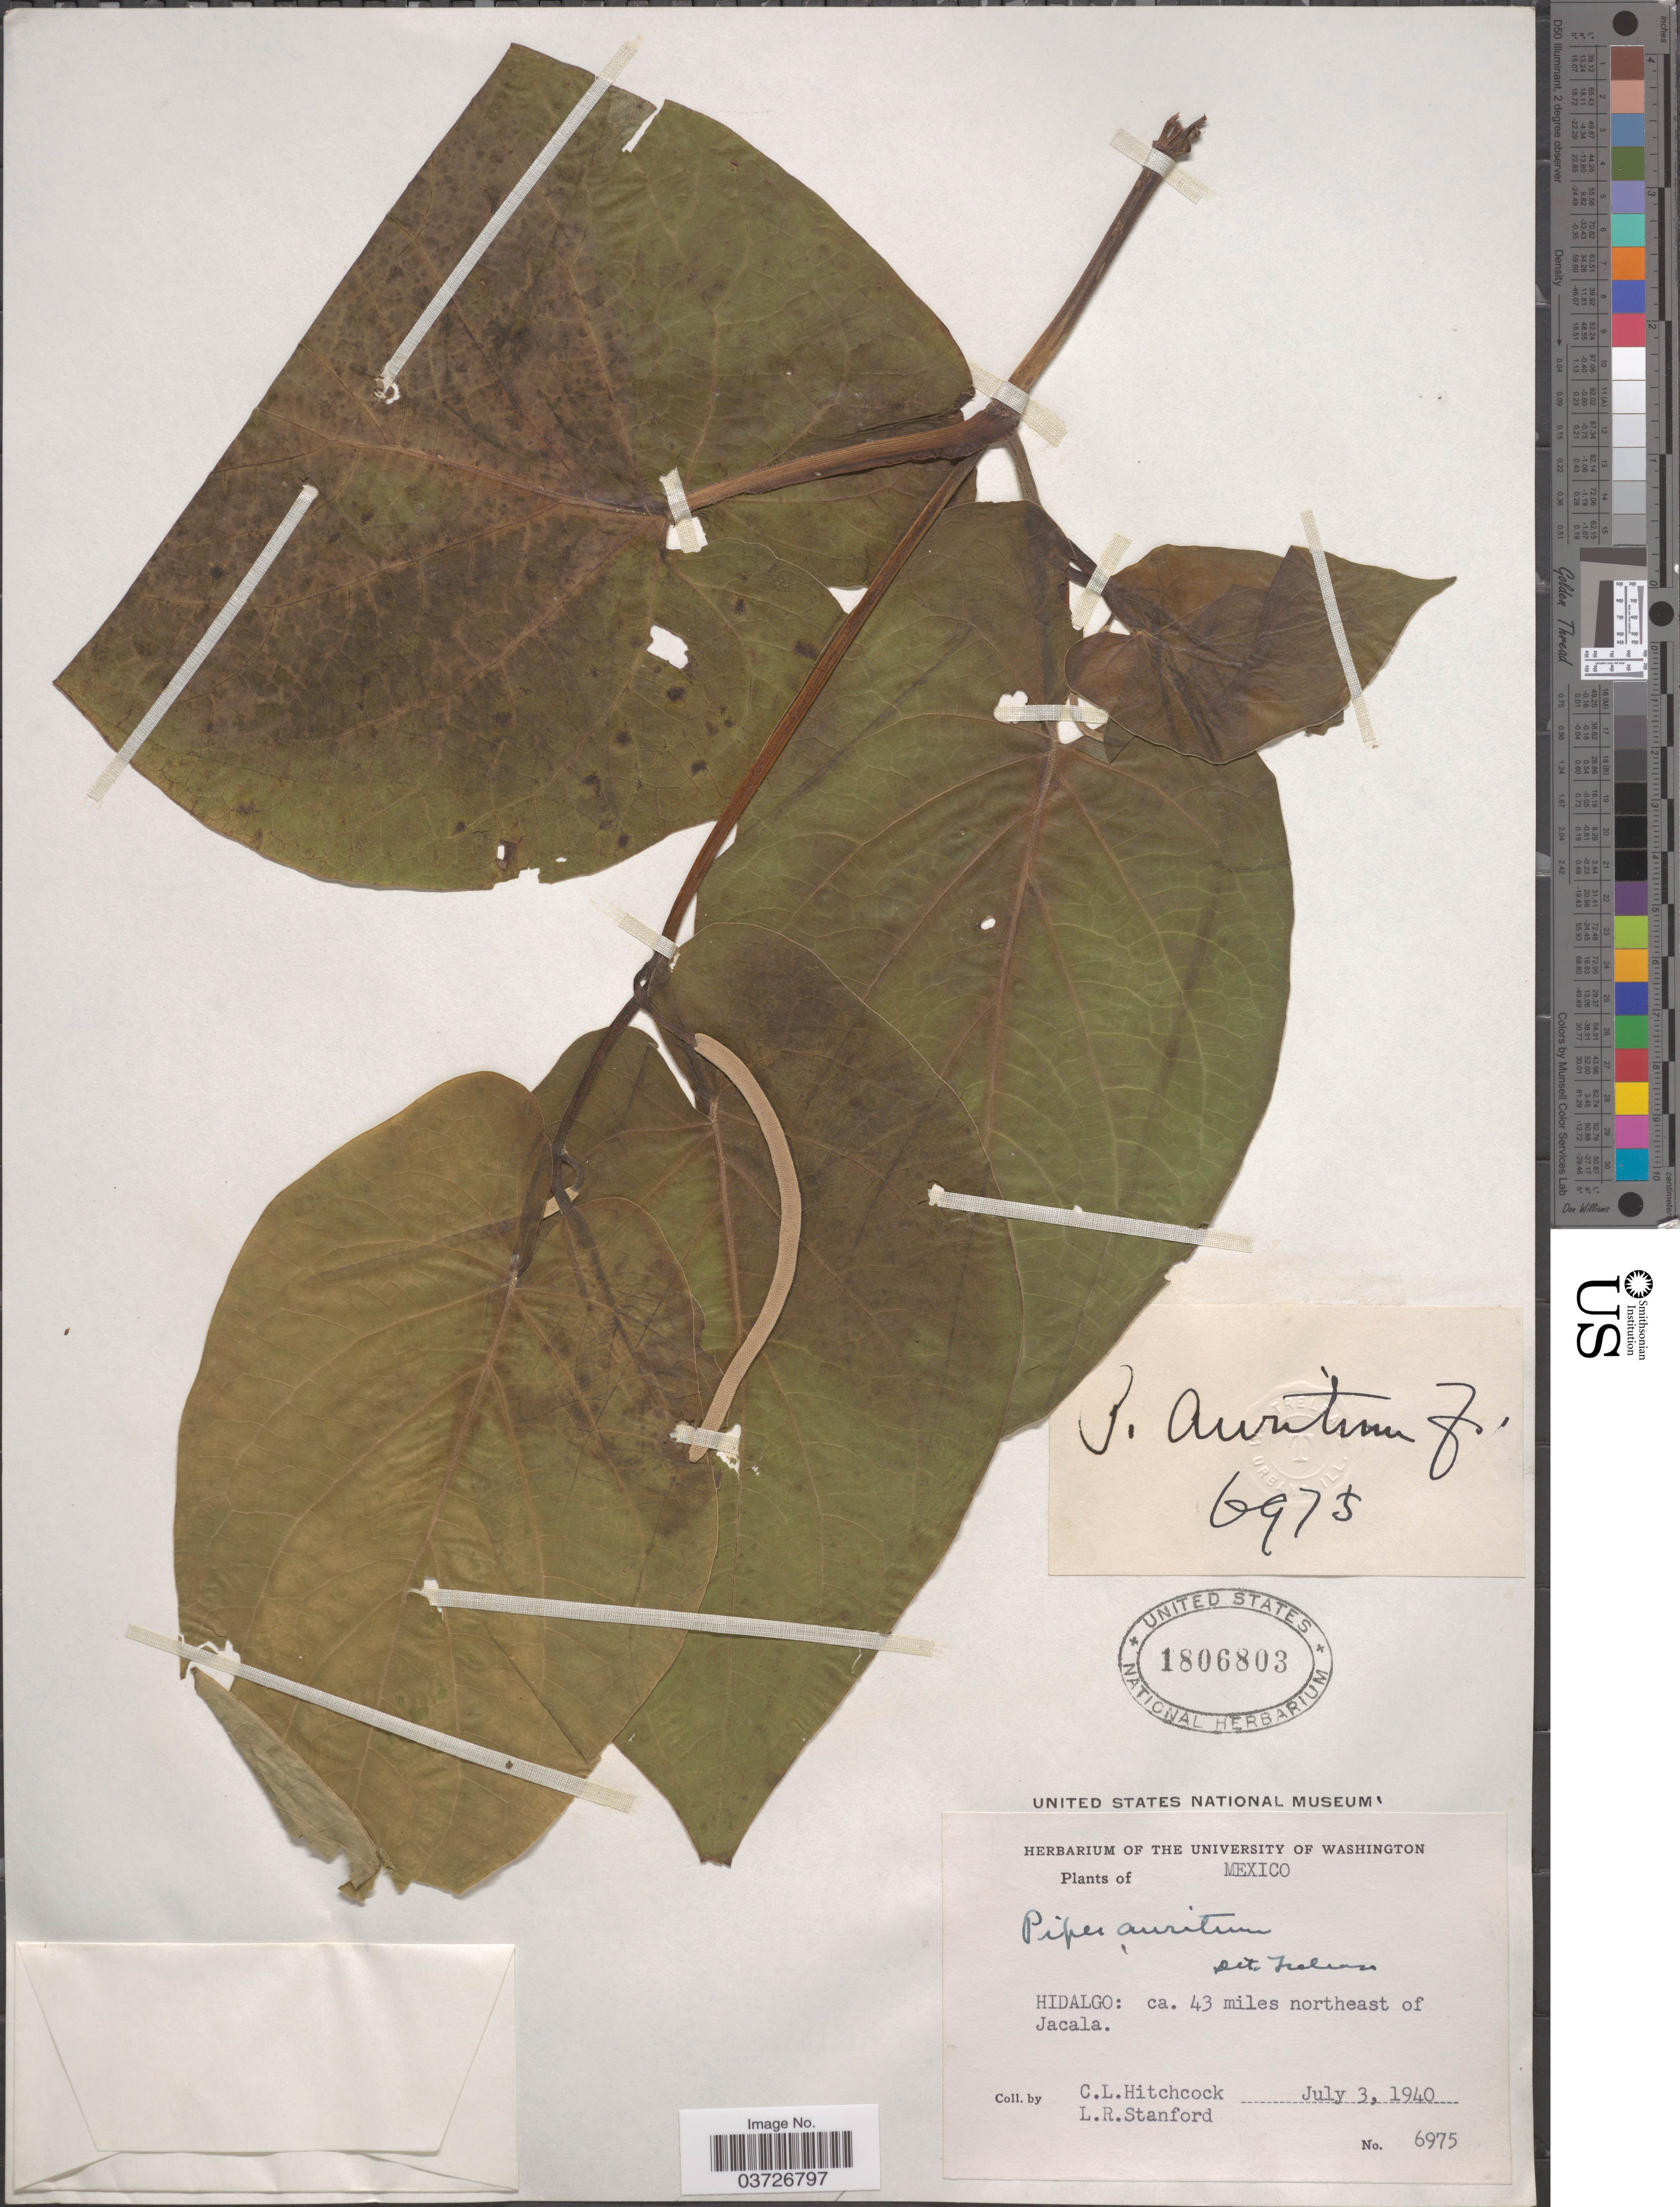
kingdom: Plantae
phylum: Tracheophyta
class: Magnoliopsida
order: Piperales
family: Piperaceae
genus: Piper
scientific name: Piper auritum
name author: Kunth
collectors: C. L. Hitchcock & L. R. Stanford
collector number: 6975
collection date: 1940-07-03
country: Mexico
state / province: Hidalgo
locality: Ca. 43 miles northeast of Jacala.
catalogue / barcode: US 1806803